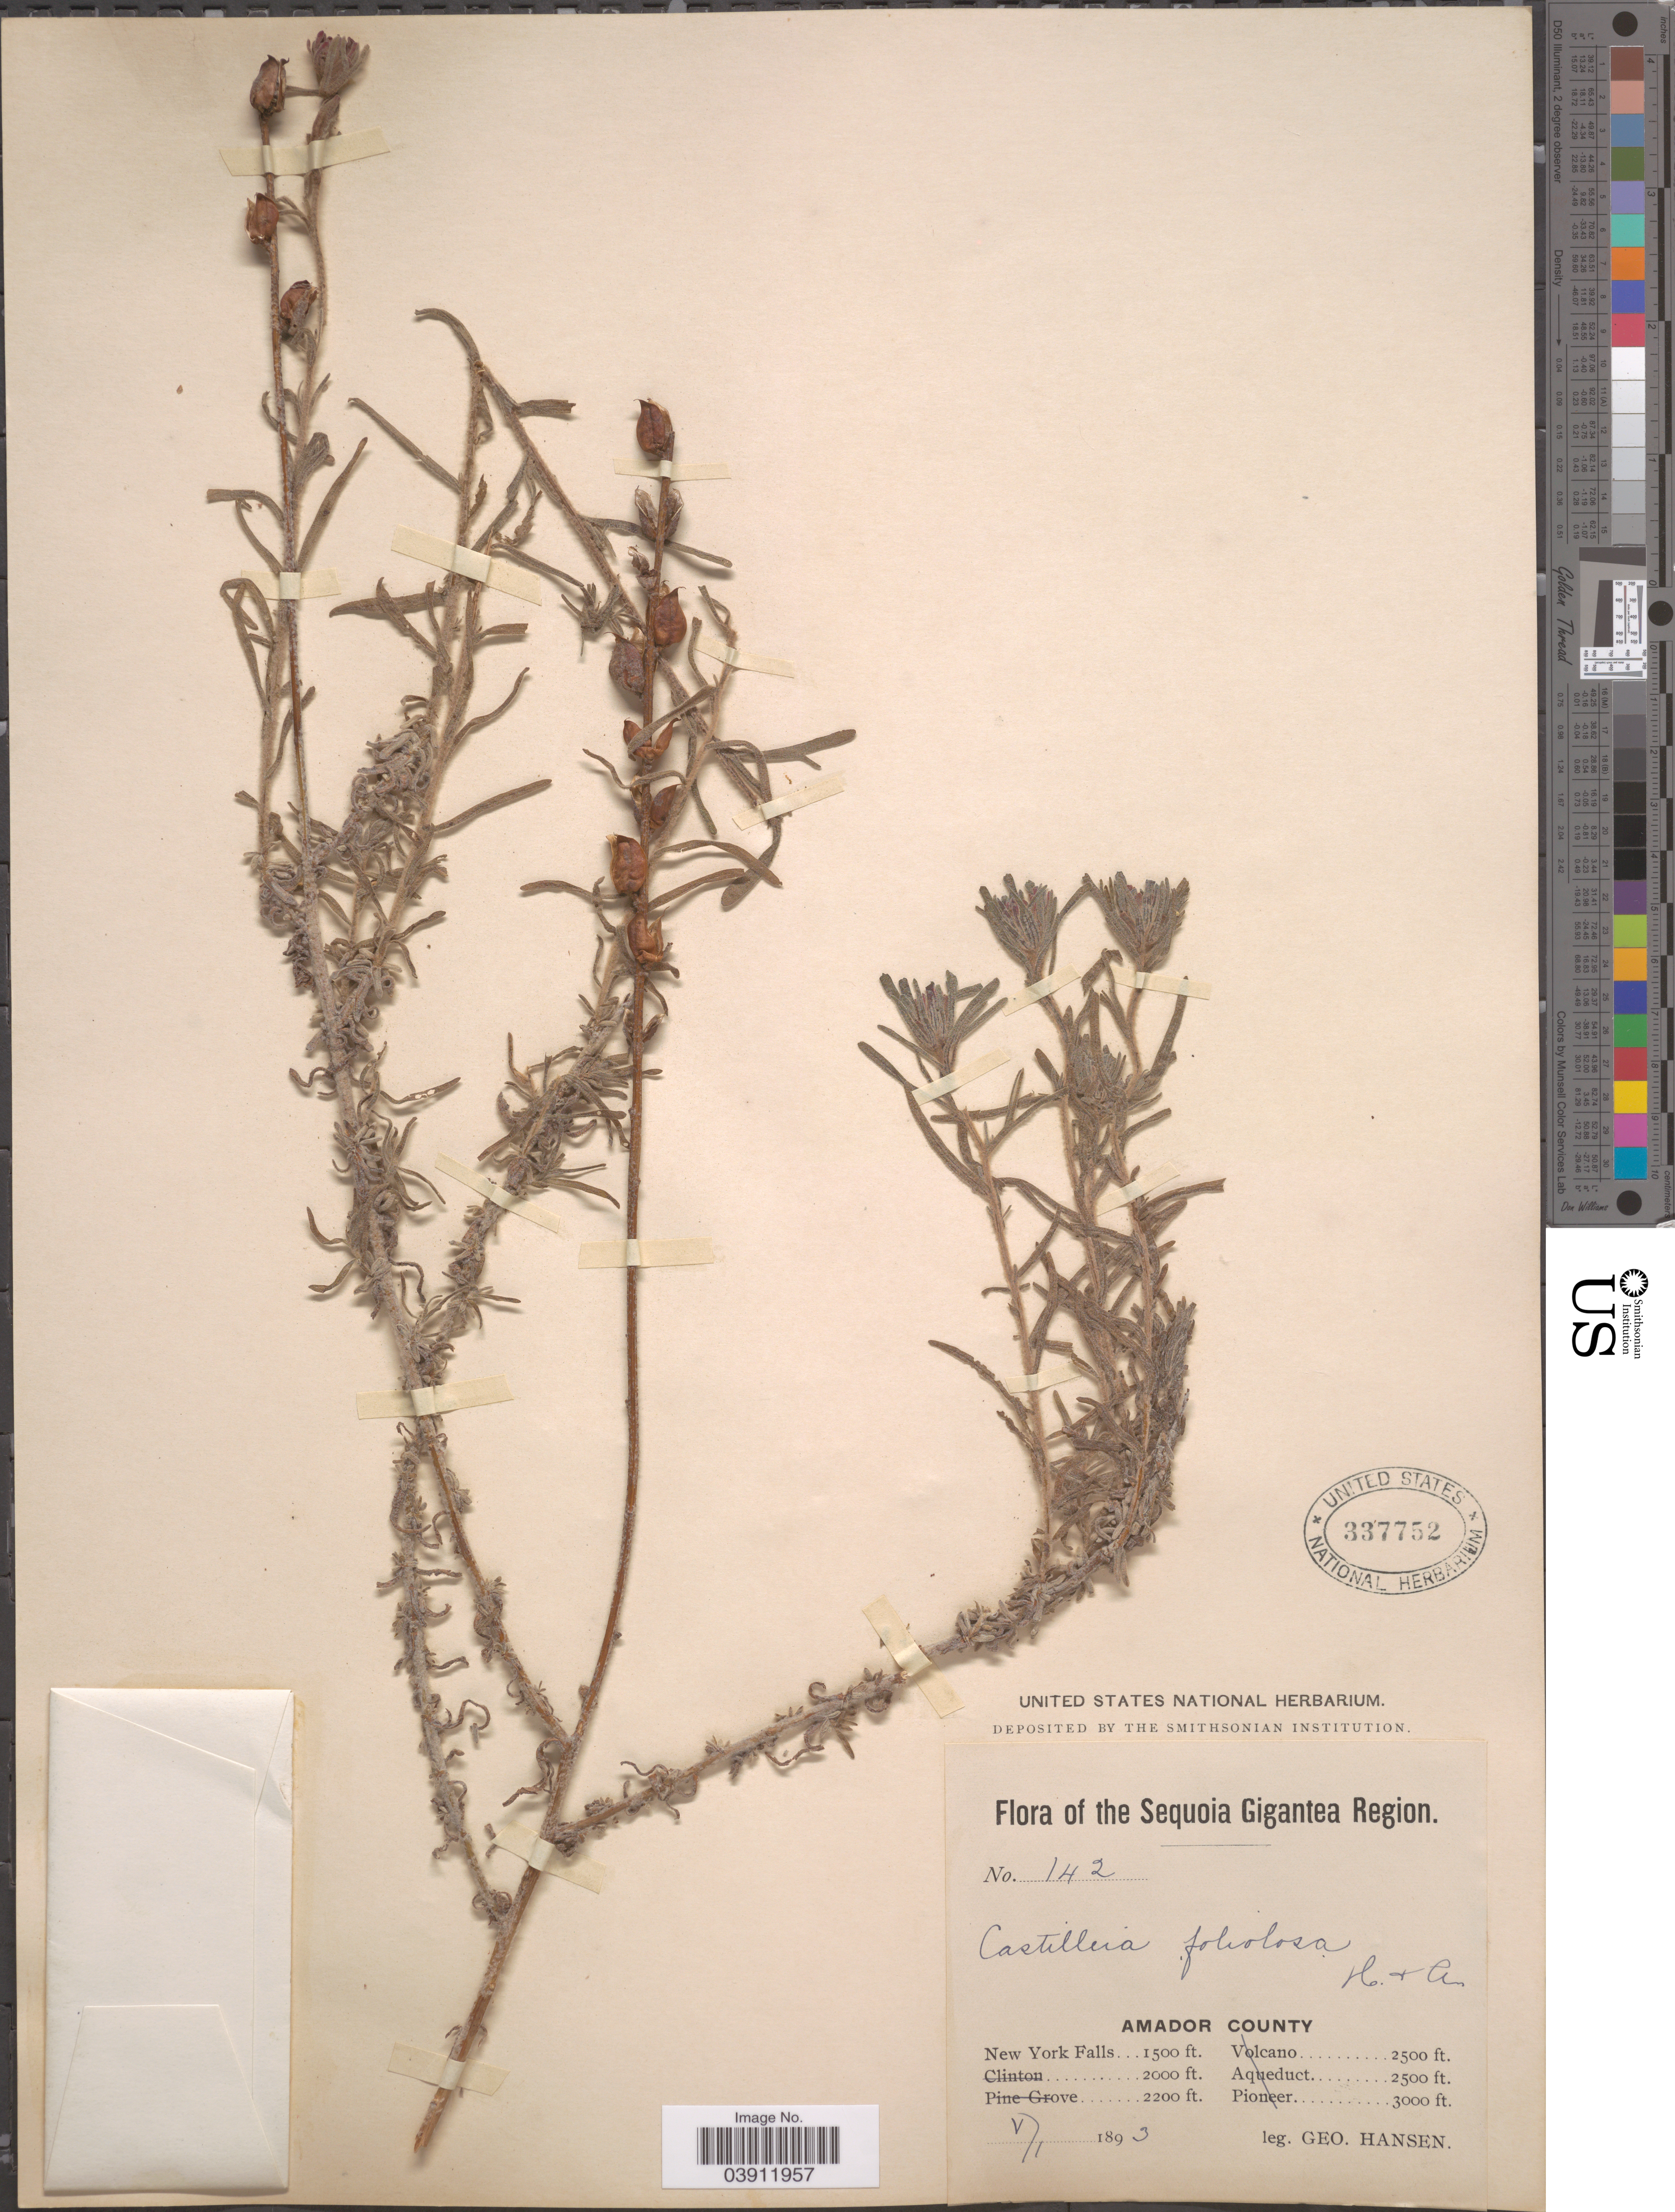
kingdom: Plantae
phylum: Tracheophyta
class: Magnoliopsida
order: Lamiales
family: Orobanchaceae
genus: Castilleja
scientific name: Castilleja foliolosa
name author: Hook. f.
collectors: G. Hansen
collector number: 142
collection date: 1893-05-01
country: United States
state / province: California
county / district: Amador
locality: Sequoia Gigantea region. Amdor County. New York Falls.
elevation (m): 457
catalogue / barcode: US 337752